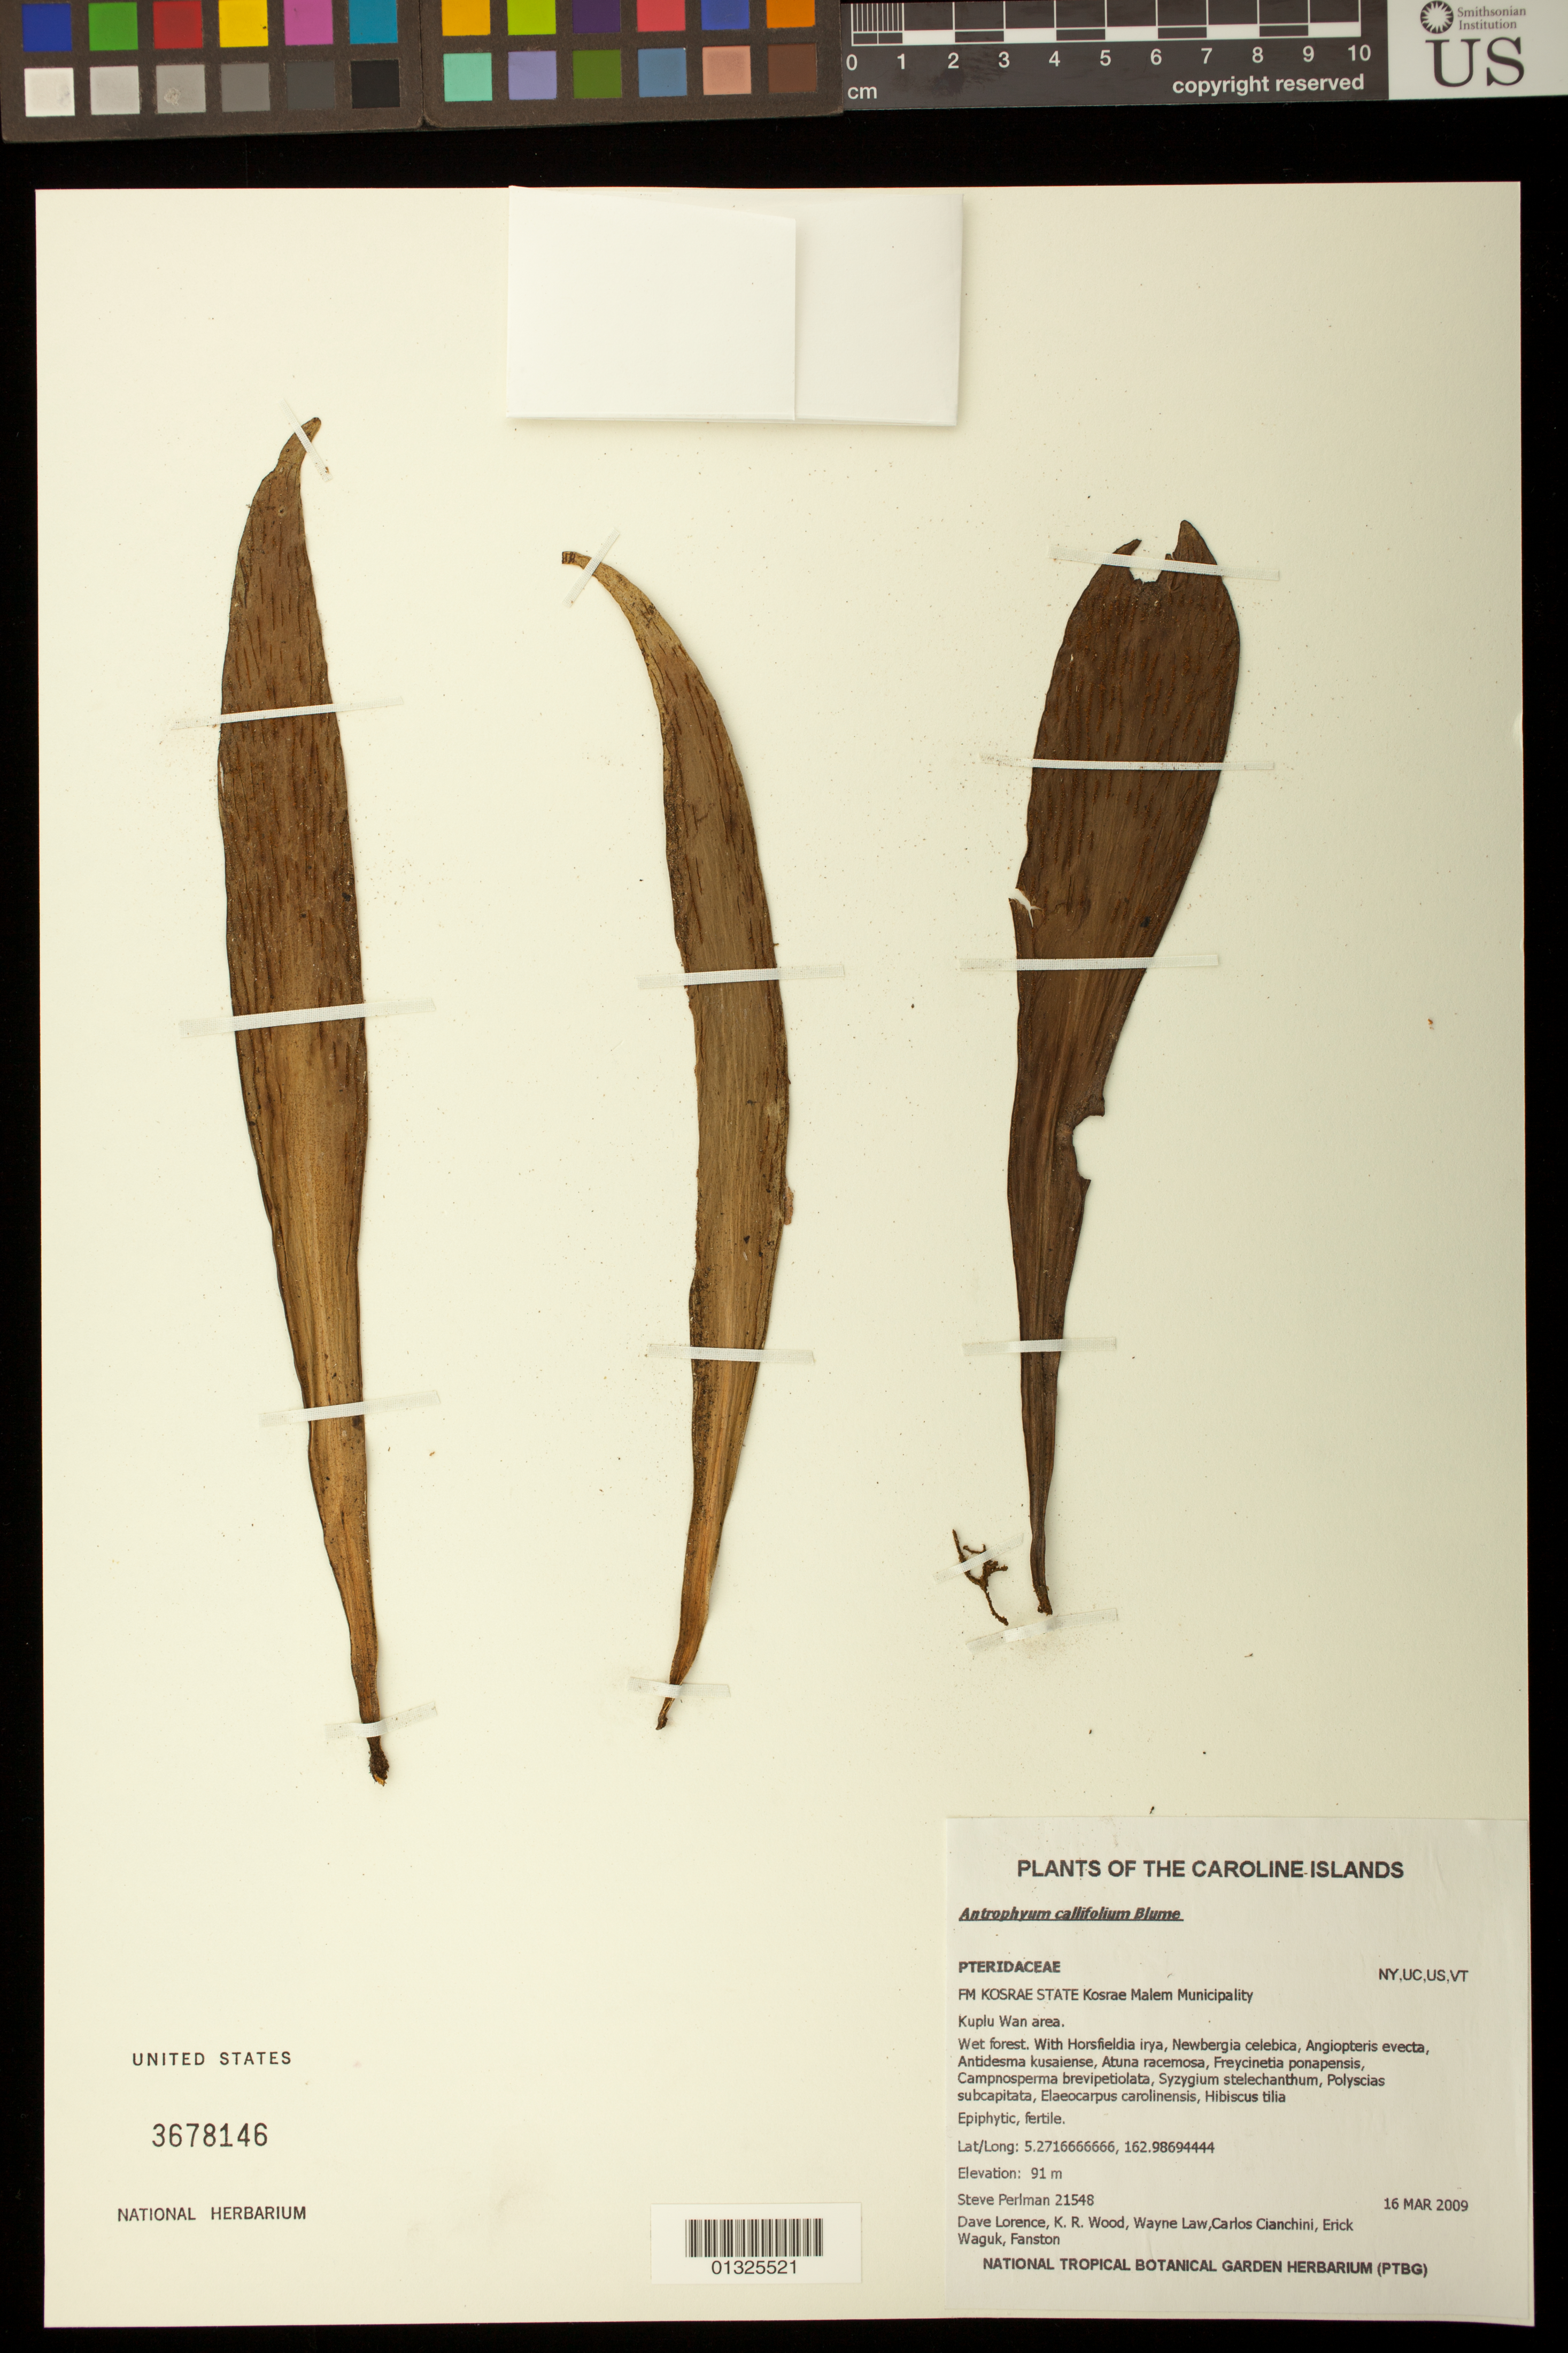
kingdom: Plantae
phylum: Tracheophyta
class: Polypodiopsida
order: Polypodiales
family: Pteridaceae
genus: Antrophyum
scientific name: Antrophyum callifolium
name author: Blume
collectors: S. P. Perlman, D. Lorence, K. R. Wood, W. Law & C. Cianchini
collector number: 21548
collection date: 2009-03-25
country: Micronesia, Federated States of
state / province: Kosrae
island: Kosrae [Kusaie]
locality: Utwe Municipality, Finkol wan (river) and slopes of Finol (Mt) Finkol.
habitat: Wet forest.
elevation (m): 91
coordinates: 5.2716666666, 162.98944444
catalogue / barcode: US 3678146